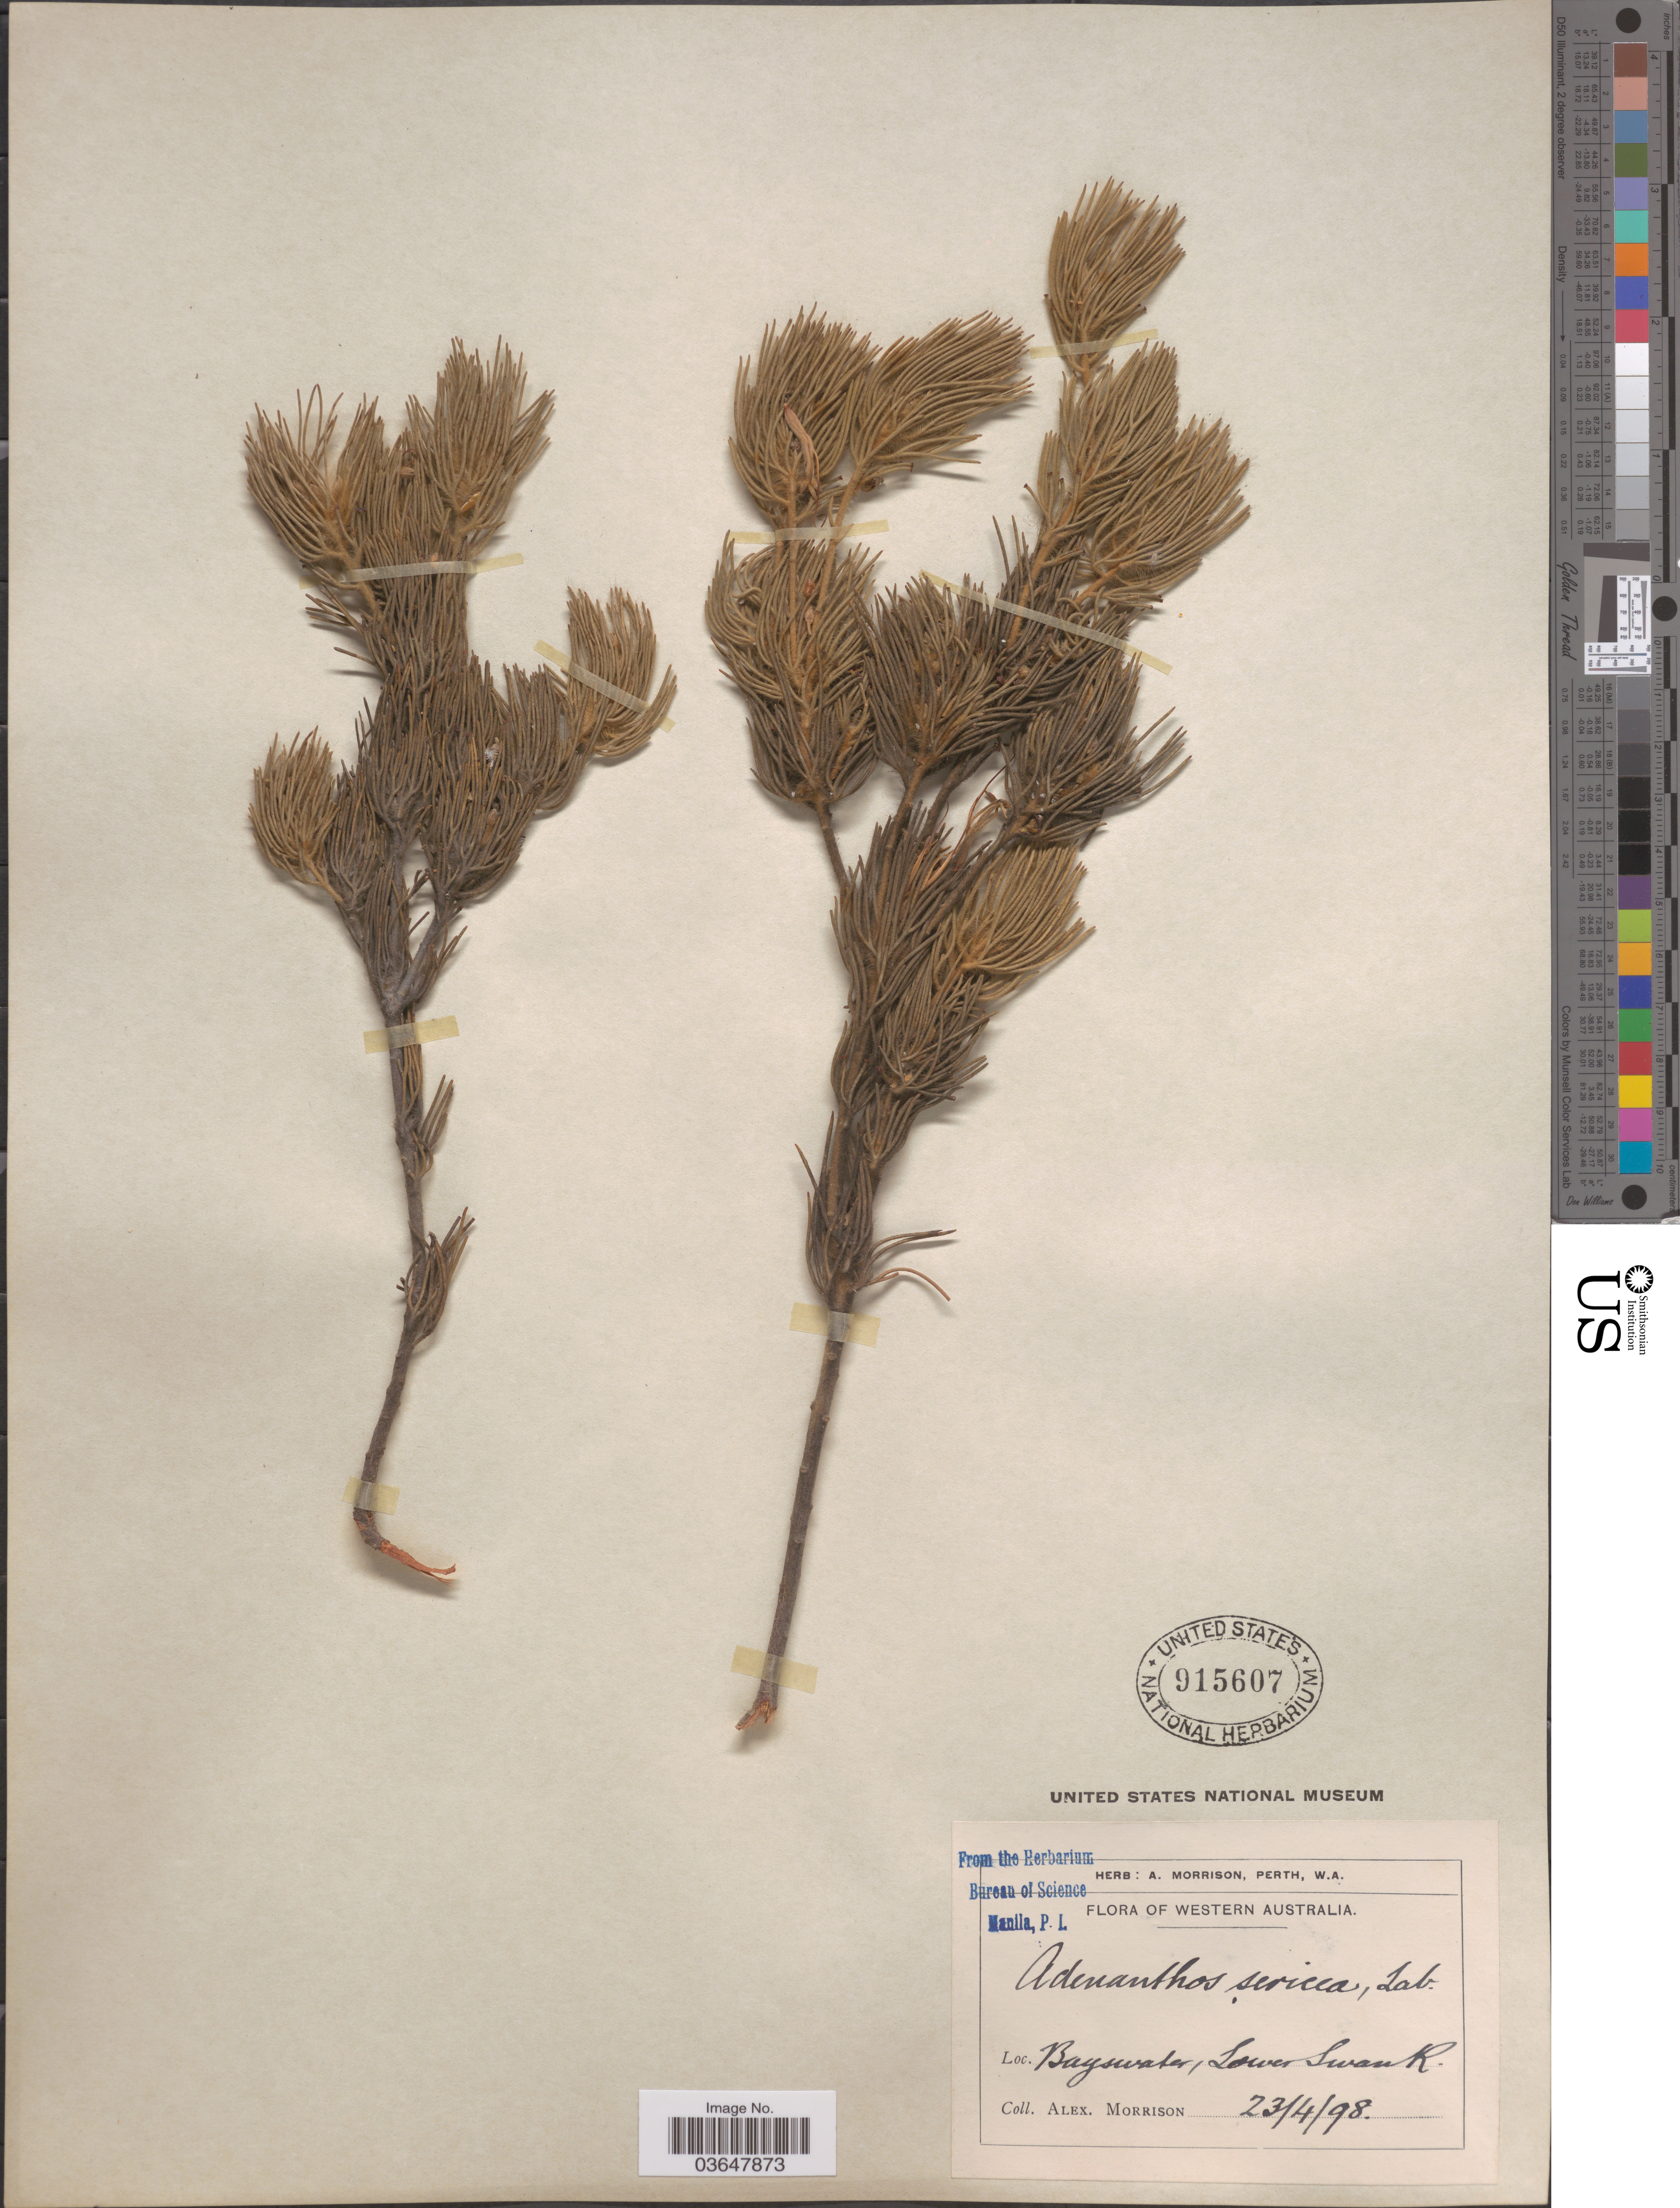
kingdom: Plantae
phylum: Tracheophyta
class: Magnoliopsida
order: Proteales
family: Proteaceae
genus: Adenanthos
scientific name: Adenanthos sericeus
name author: Labill.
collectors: A. Morrison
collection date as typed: Transcribed d/m/y: 23/4/98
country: Australia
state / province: Western Australia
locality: Bayswater, Lower Swan R.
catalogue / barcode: US 915607